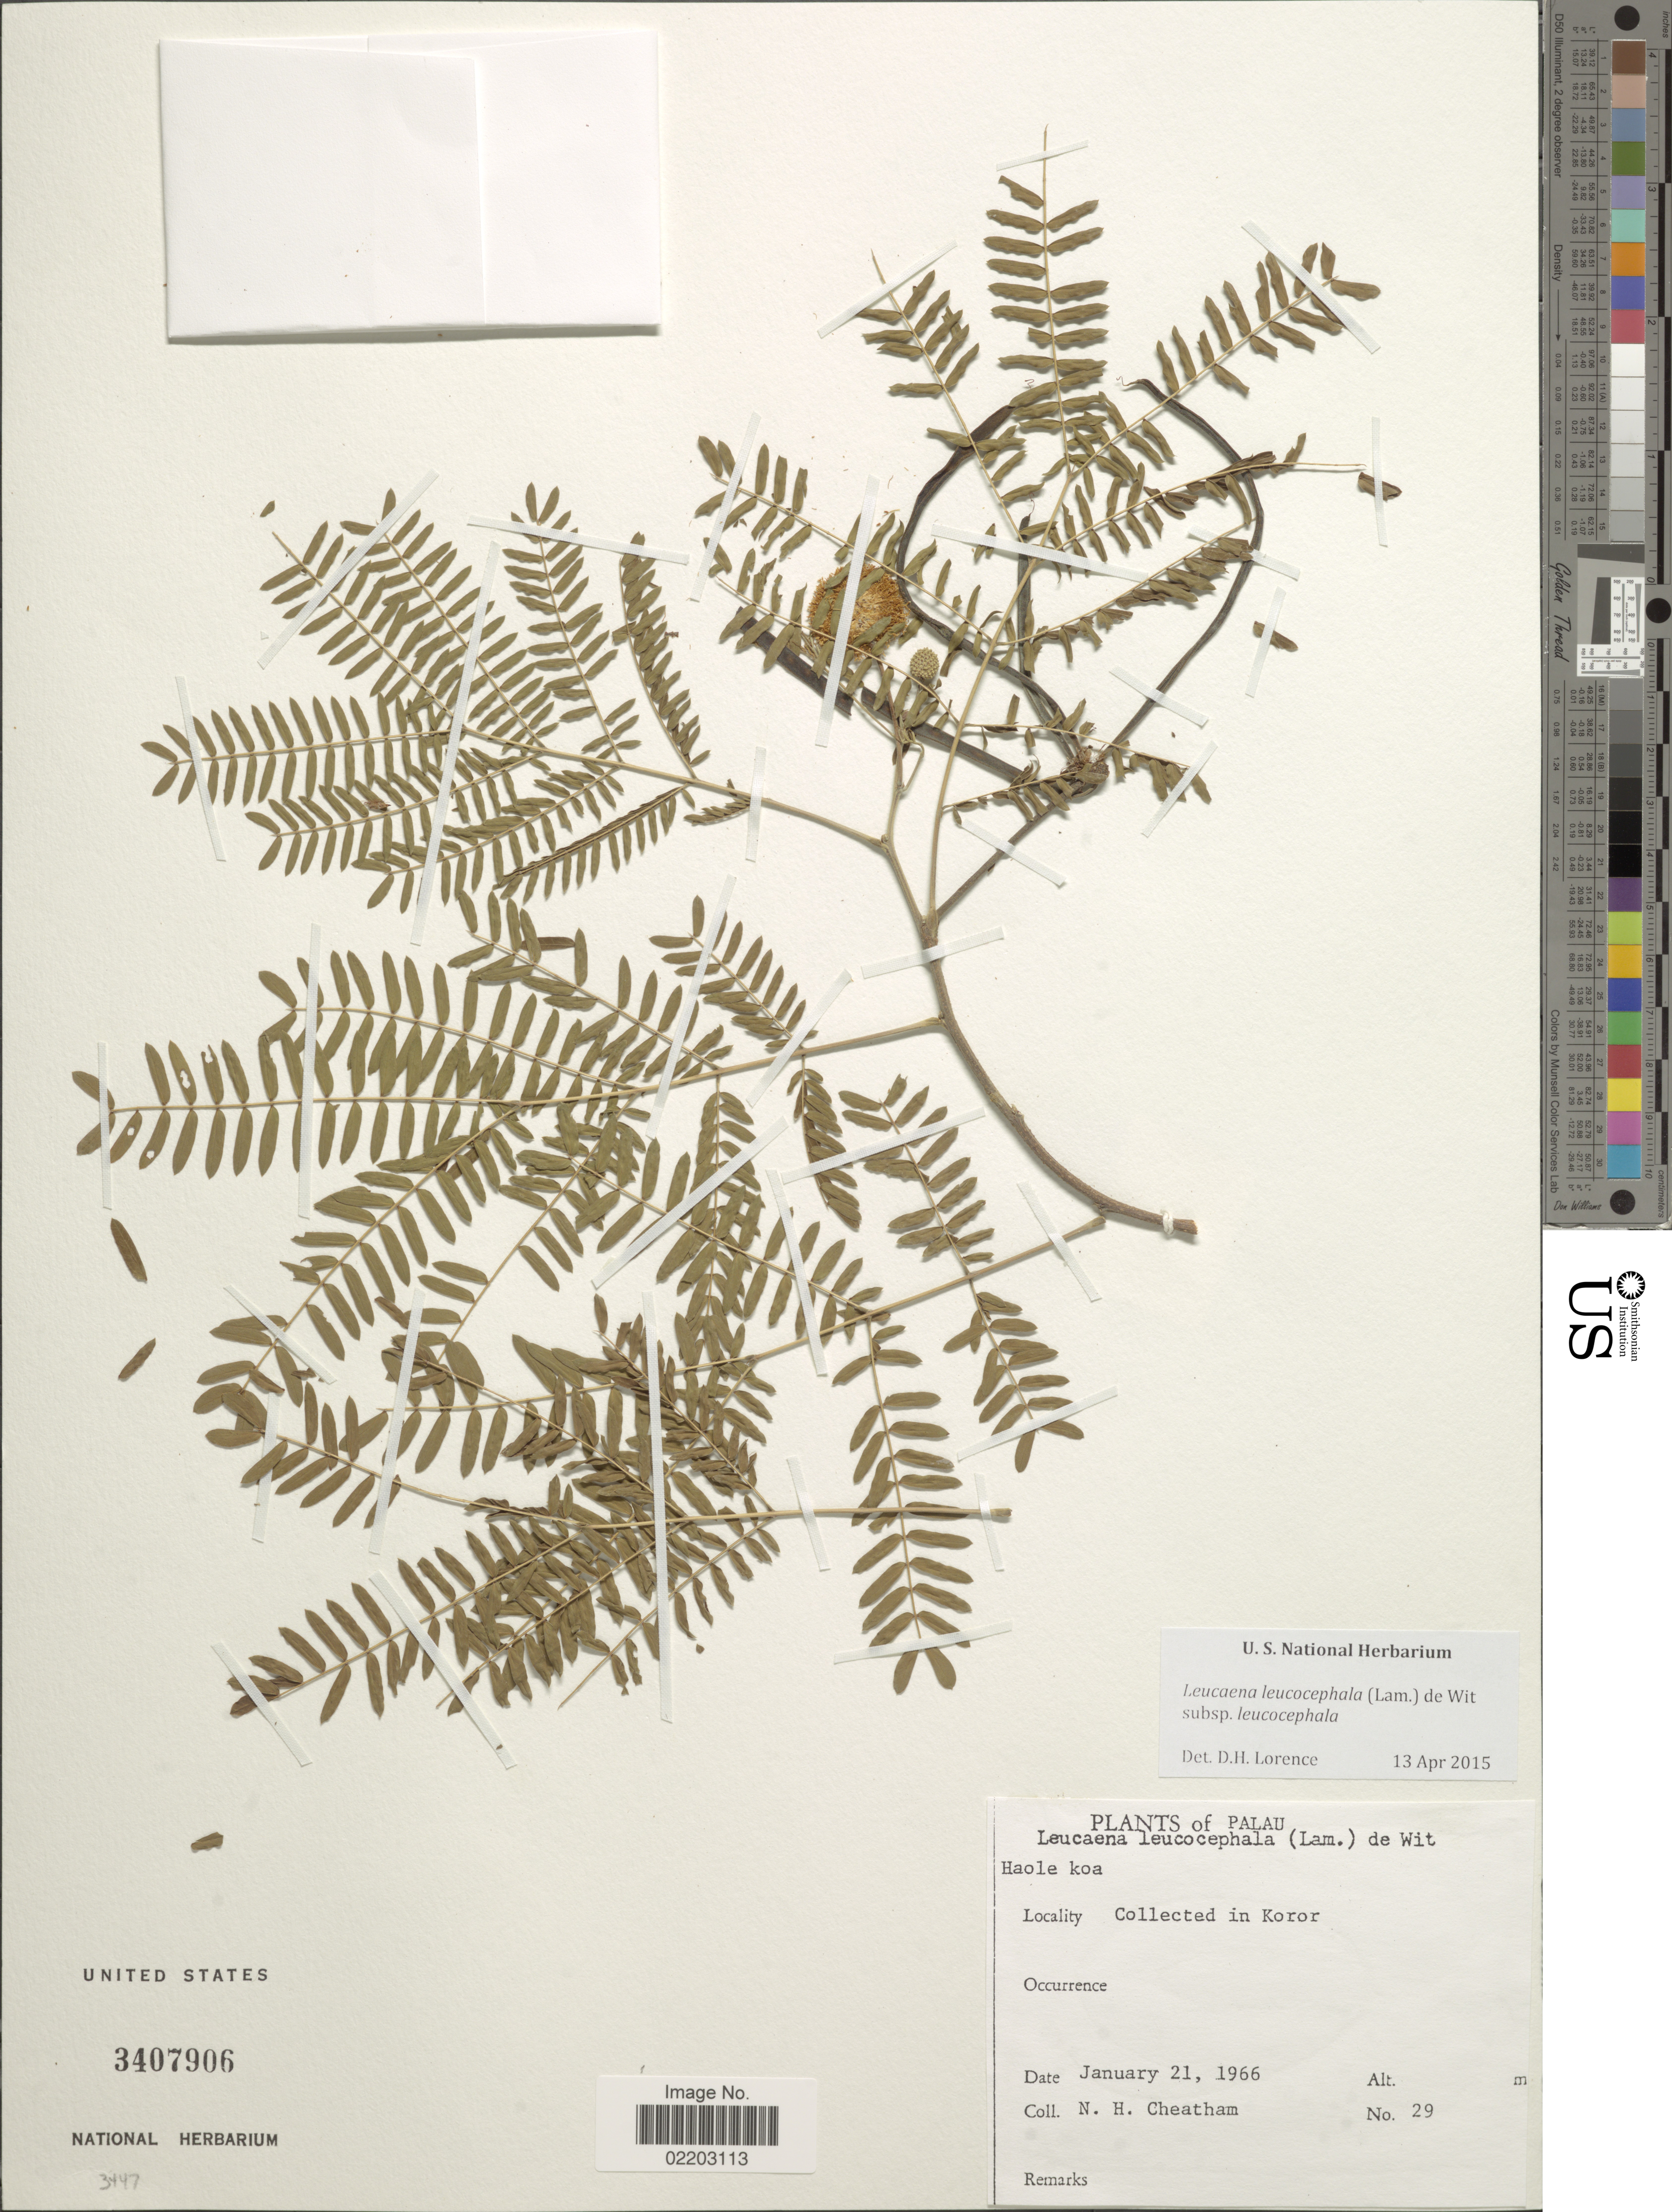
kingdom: Plantae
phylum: Tracheophyta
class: Magnoliopsida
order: Fabales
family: Fabaceae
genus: Leucaena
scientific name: Leucaena leucocephala subsp. leucocephala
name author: (Lam.) de Wit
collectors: N. H. Cheatham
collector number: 29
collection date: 1966-01-21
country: Palau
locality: Palau. In Koror.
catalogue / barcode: US 3407906